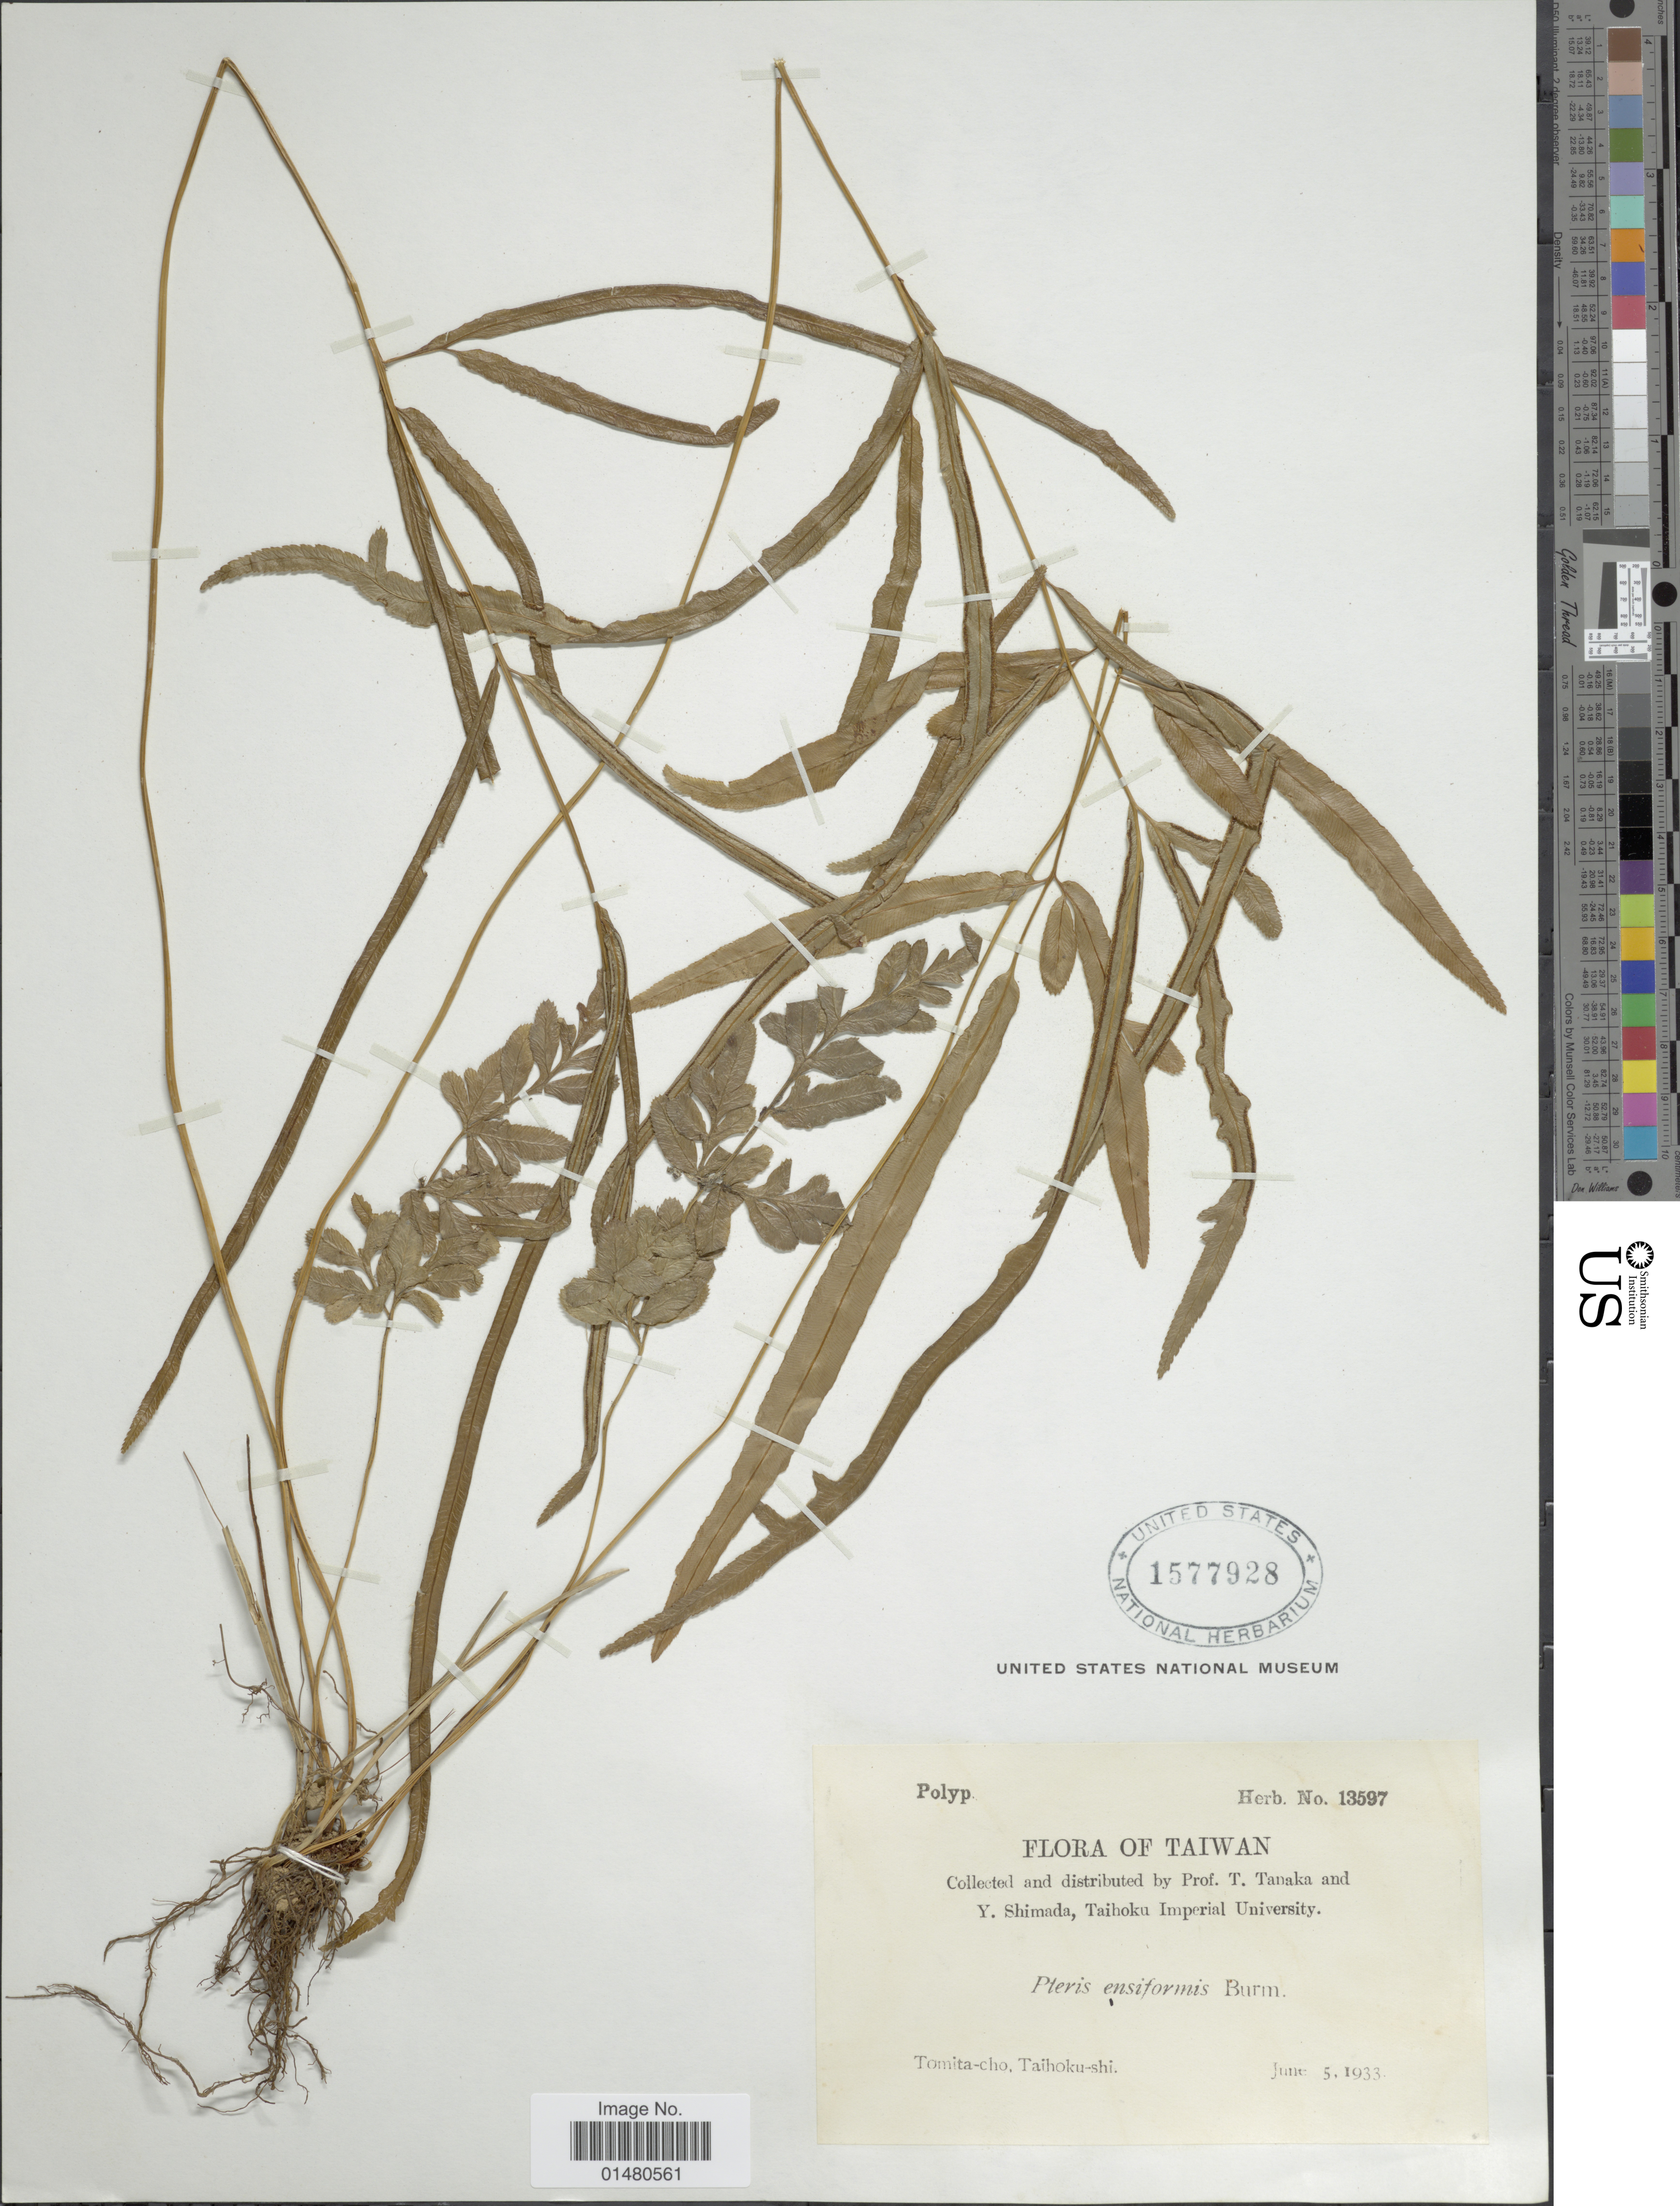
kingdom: Plantae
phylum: Tracheophyta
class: Polypodiopsida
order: Polypodiales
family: Pteridaceae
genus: Pteris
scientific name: Pteris ensiformis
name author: Burm. f.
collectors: T. Tanaka & Y. Shimada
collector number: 13597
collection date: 1933-06-05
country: Taiwan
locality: Tomita-cho, Taihoku-shi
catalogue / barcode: US 1577928